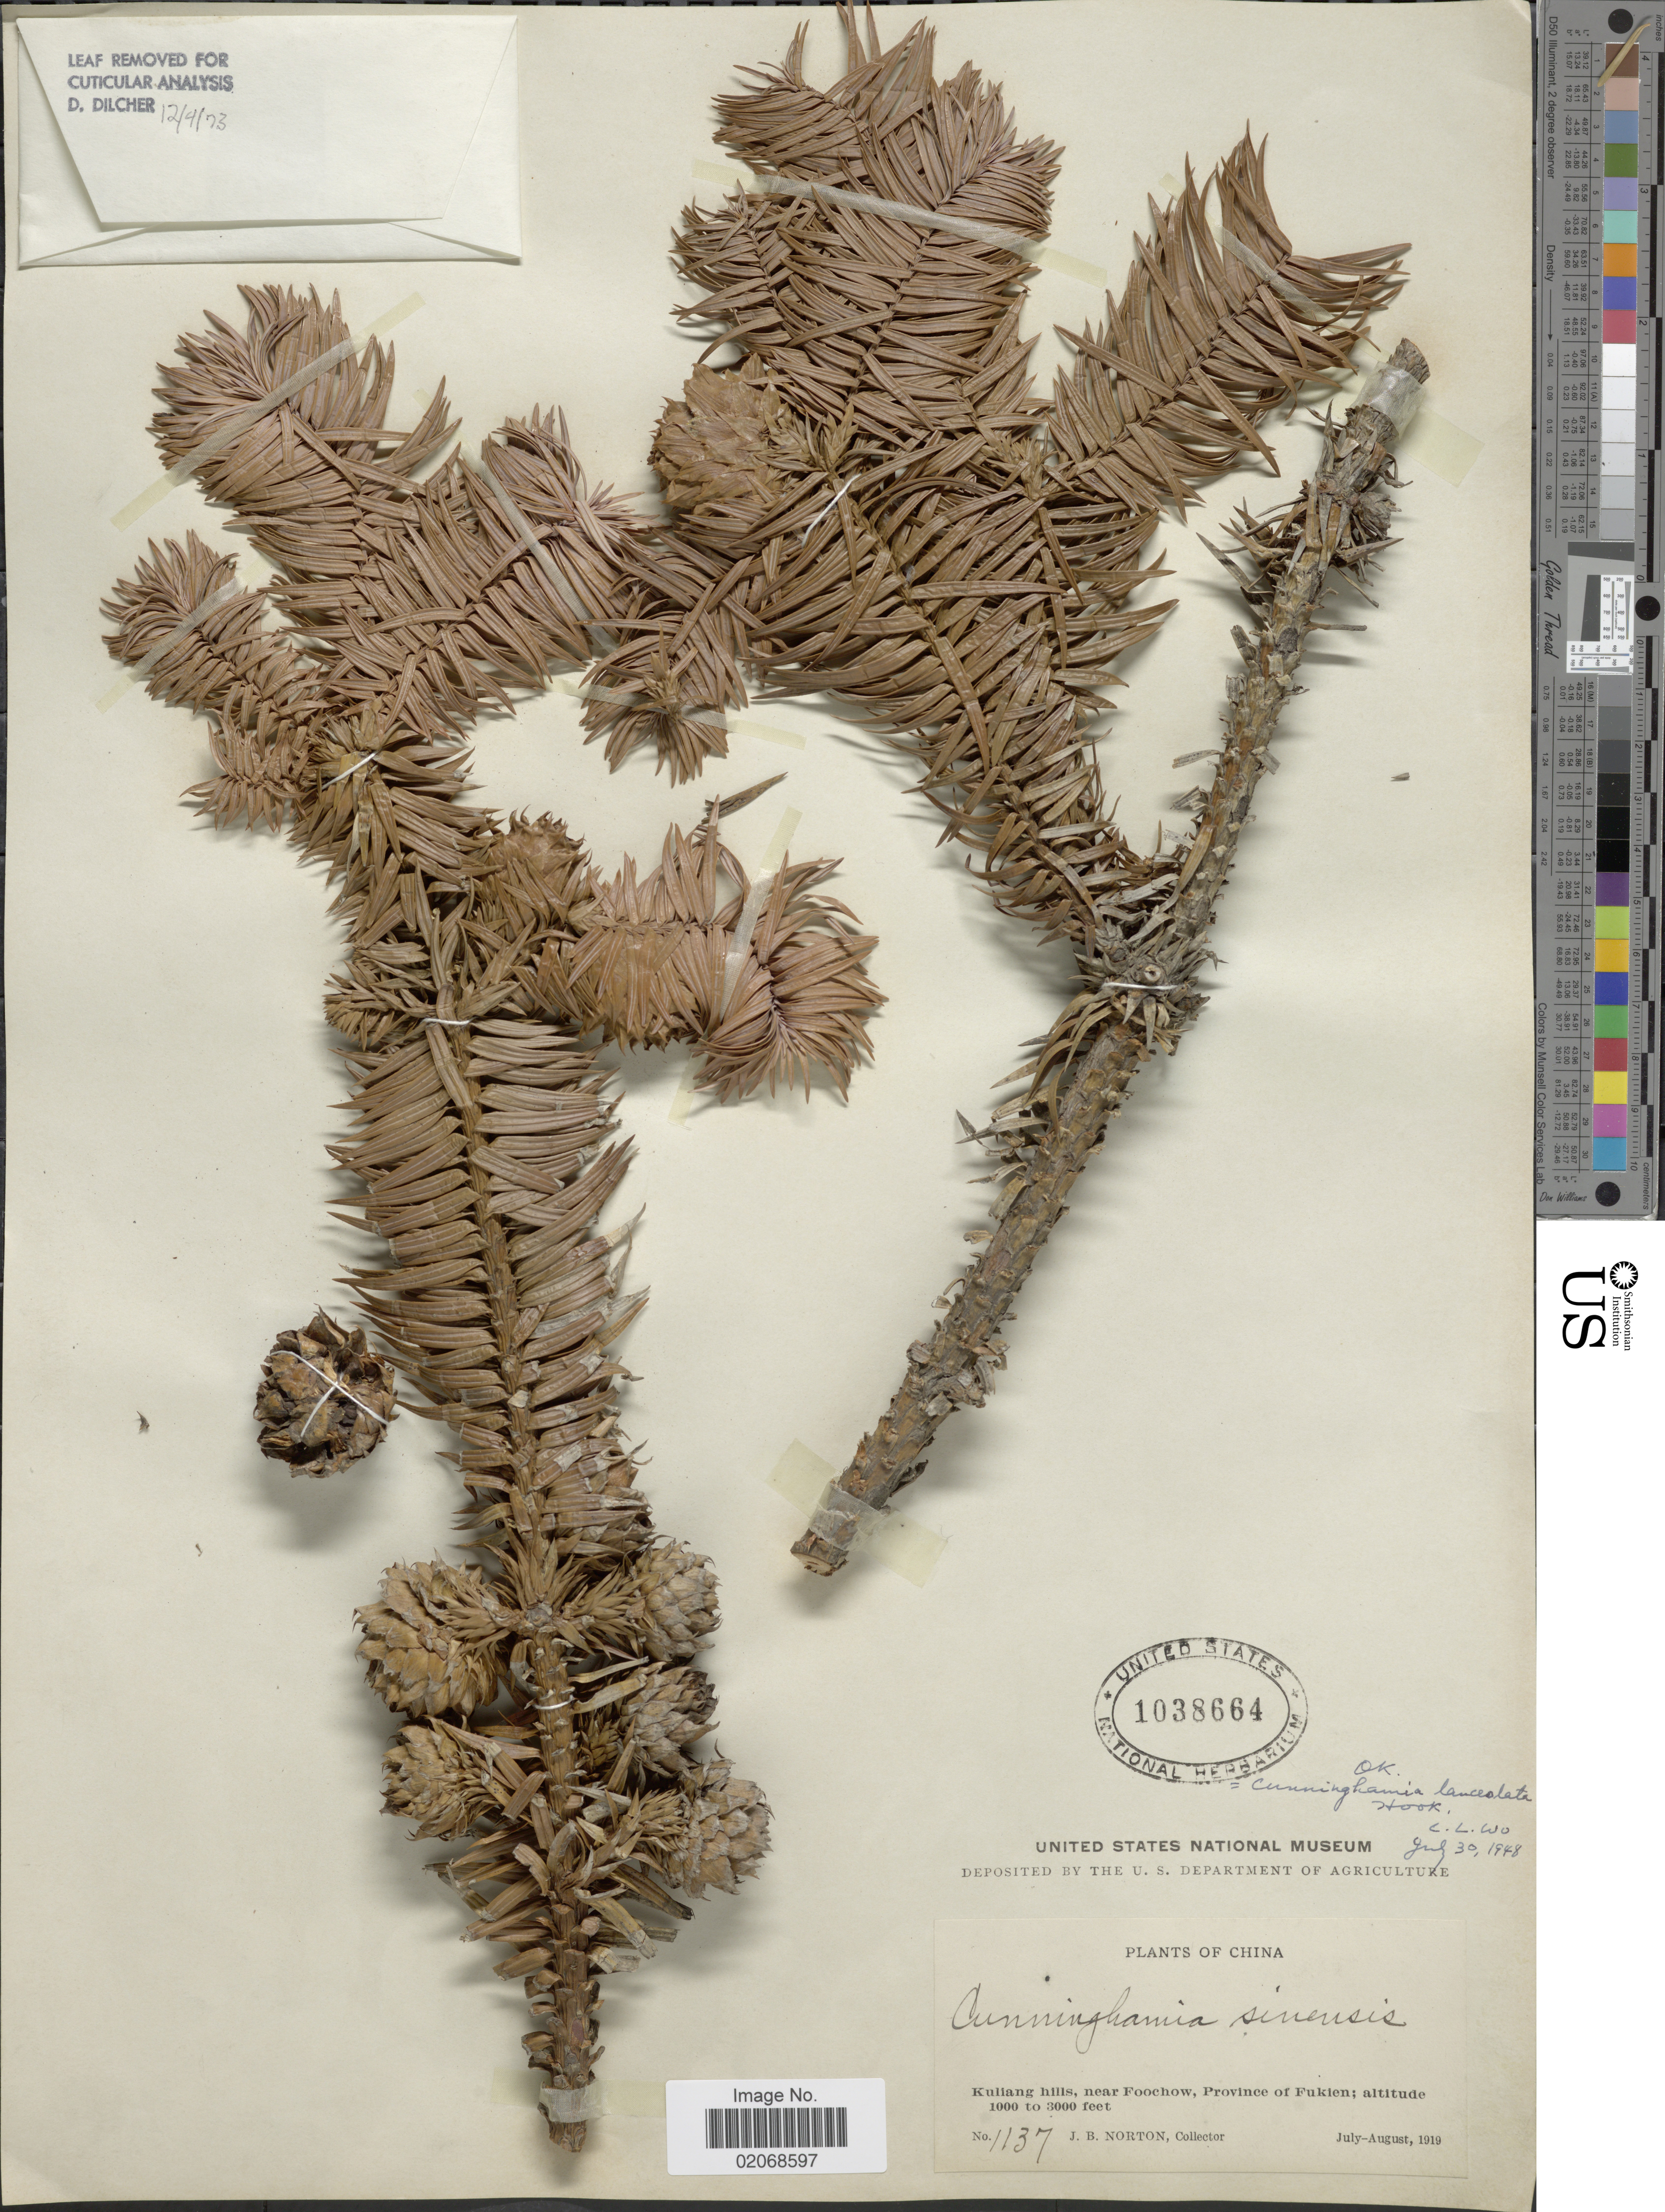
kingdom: Plantae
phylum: Tracheophyta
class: Pinopsida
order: Pinales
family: Cupressaceae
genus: Cunninghamia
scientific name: Cunninghamia lanceolata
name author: (Lamb.) Hook.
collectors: J. B. Norton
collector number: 1137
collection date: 1919-07/1919-08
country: China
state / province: Fujian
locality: Kuliang hills, near Foochow, province of Fukien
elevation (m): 305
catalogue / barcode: US 1038664